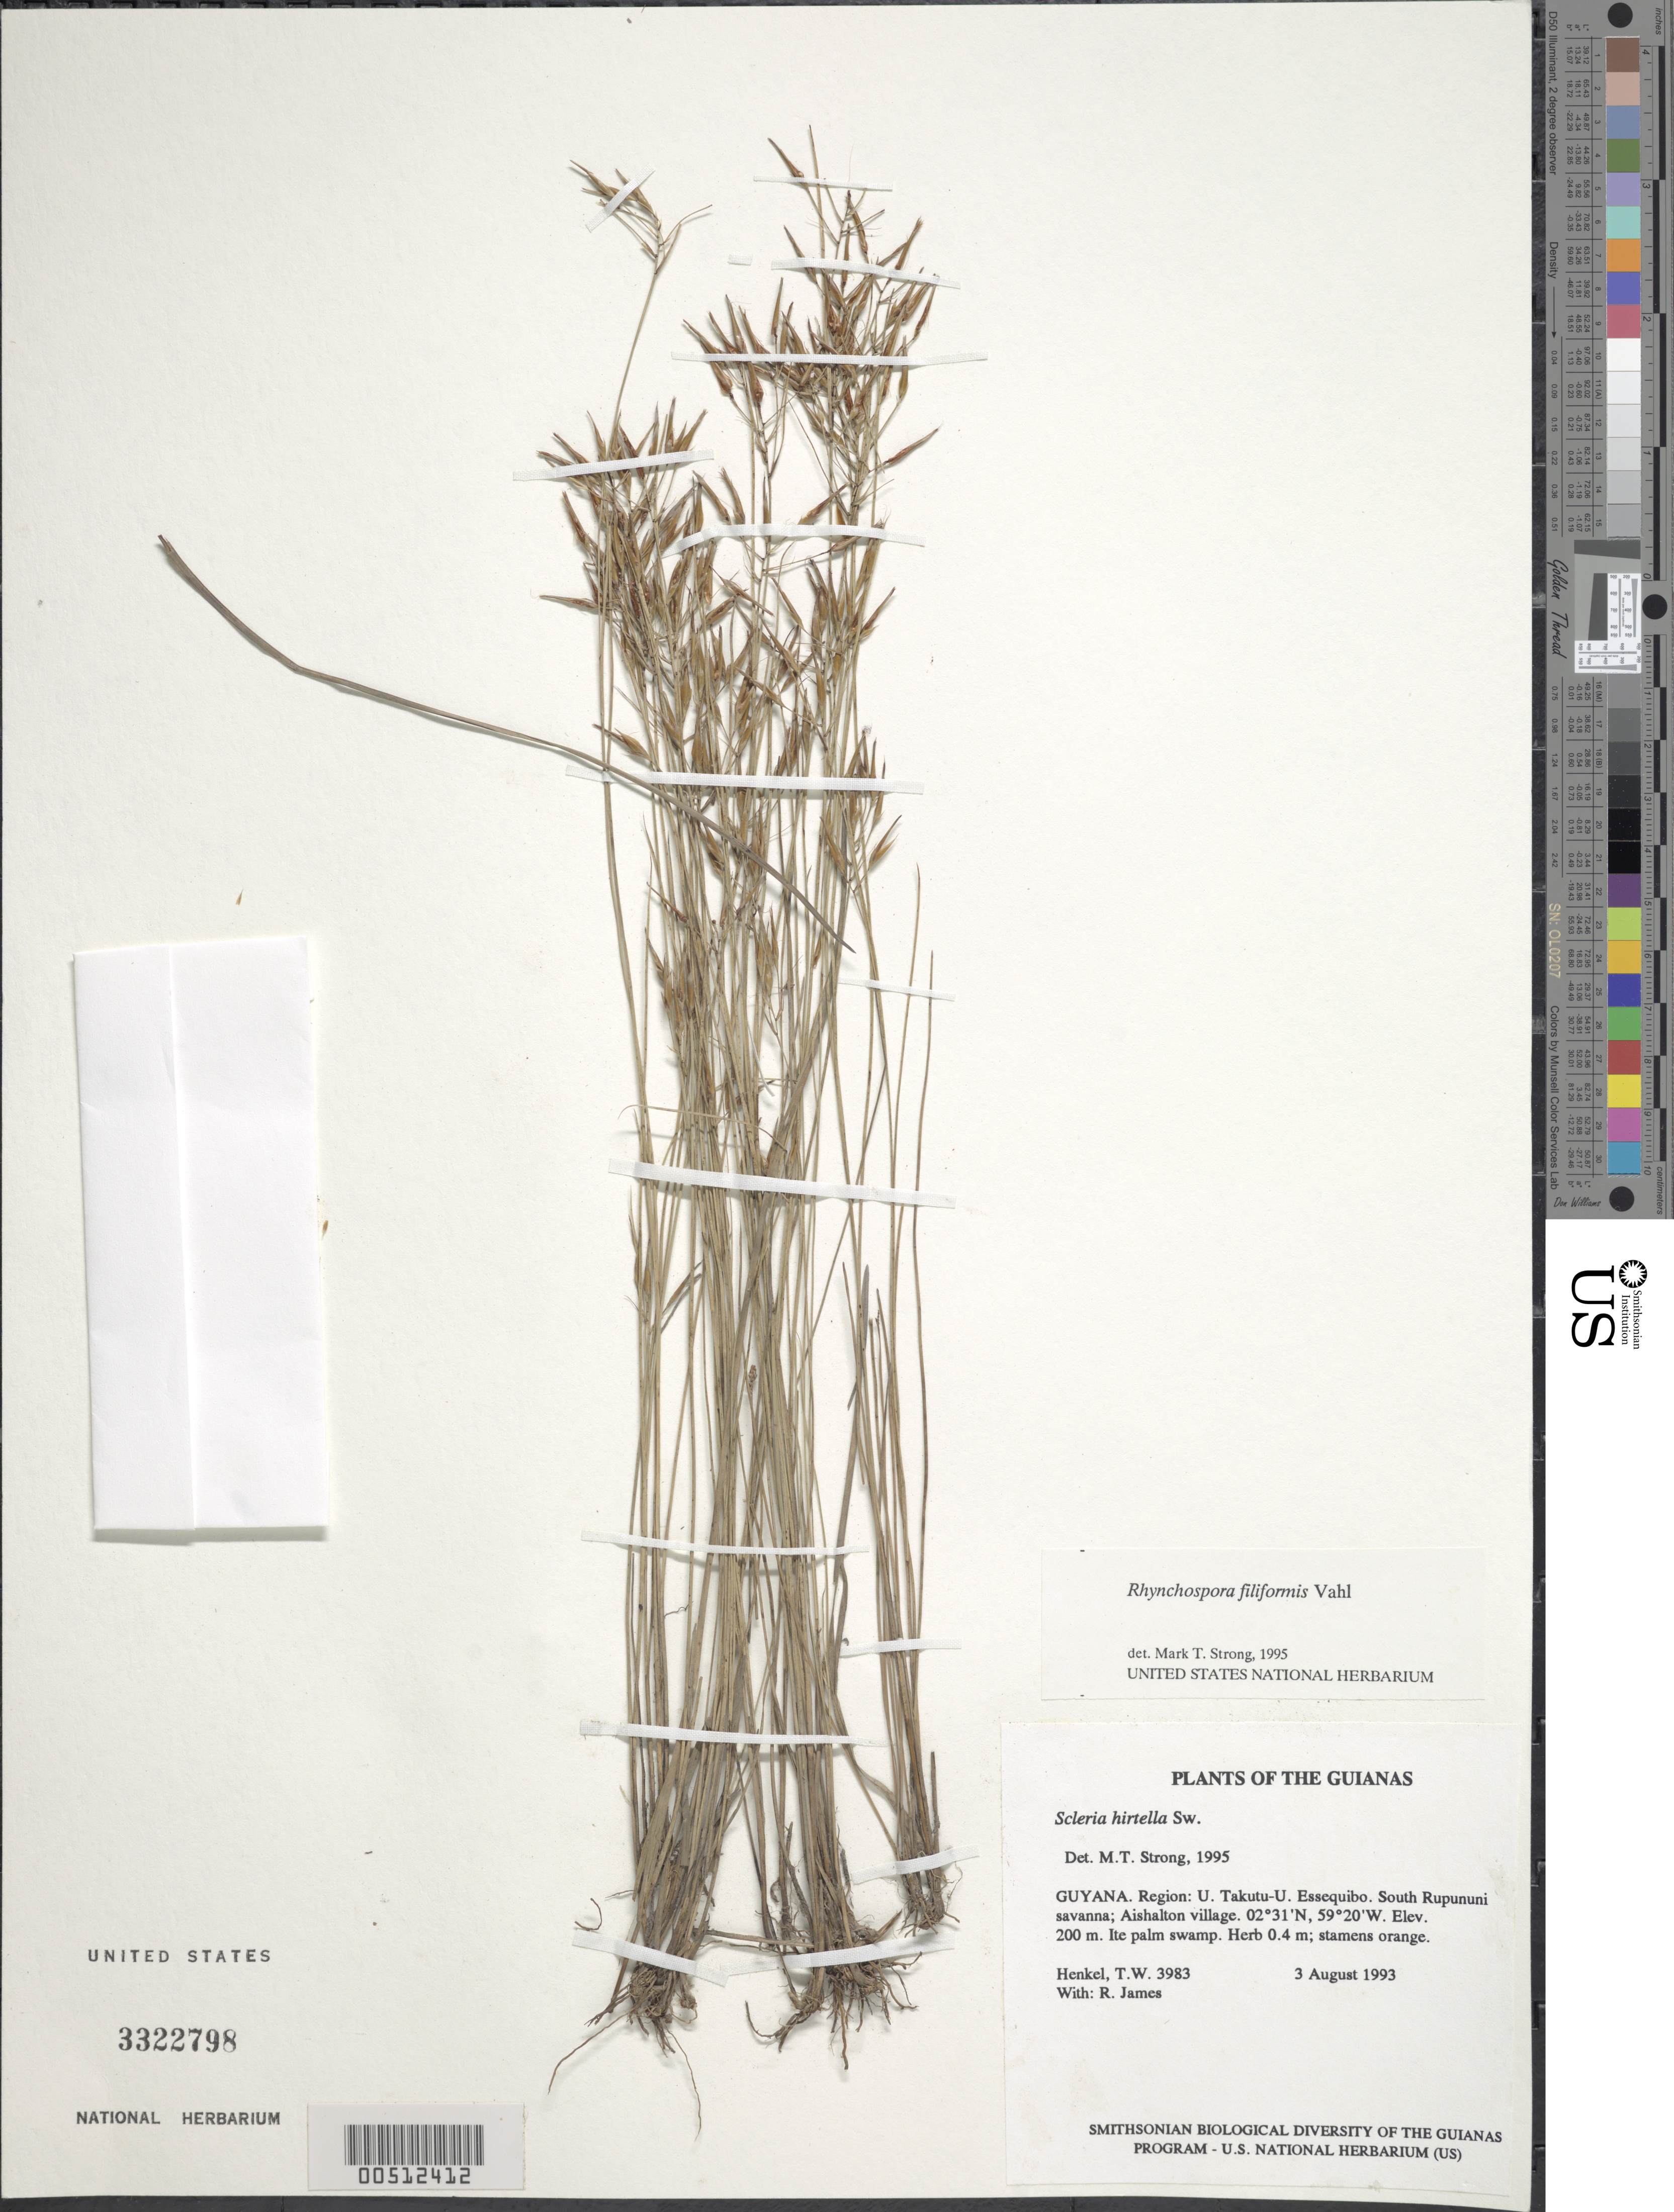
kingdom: Plantae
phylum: Tracheophyta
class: Liliopsida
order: Poales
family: Cyperaceae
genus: Rhynchospora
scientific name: Rhynchospora filiformis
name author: Vahl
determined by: Strong, M. T., (US), Smithsonian Institution - National Museum of Natural History (UNITED STATES)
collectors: T. Henkel & R. James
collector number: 3983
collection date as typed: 3 August 1994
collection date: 1994-08-03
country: Guyana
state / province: U. Takutu-U. Essequibo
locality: South Rupununi savanna; Aishalton village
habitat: Ite palm swamp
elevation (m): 200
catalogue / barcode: US 3322798